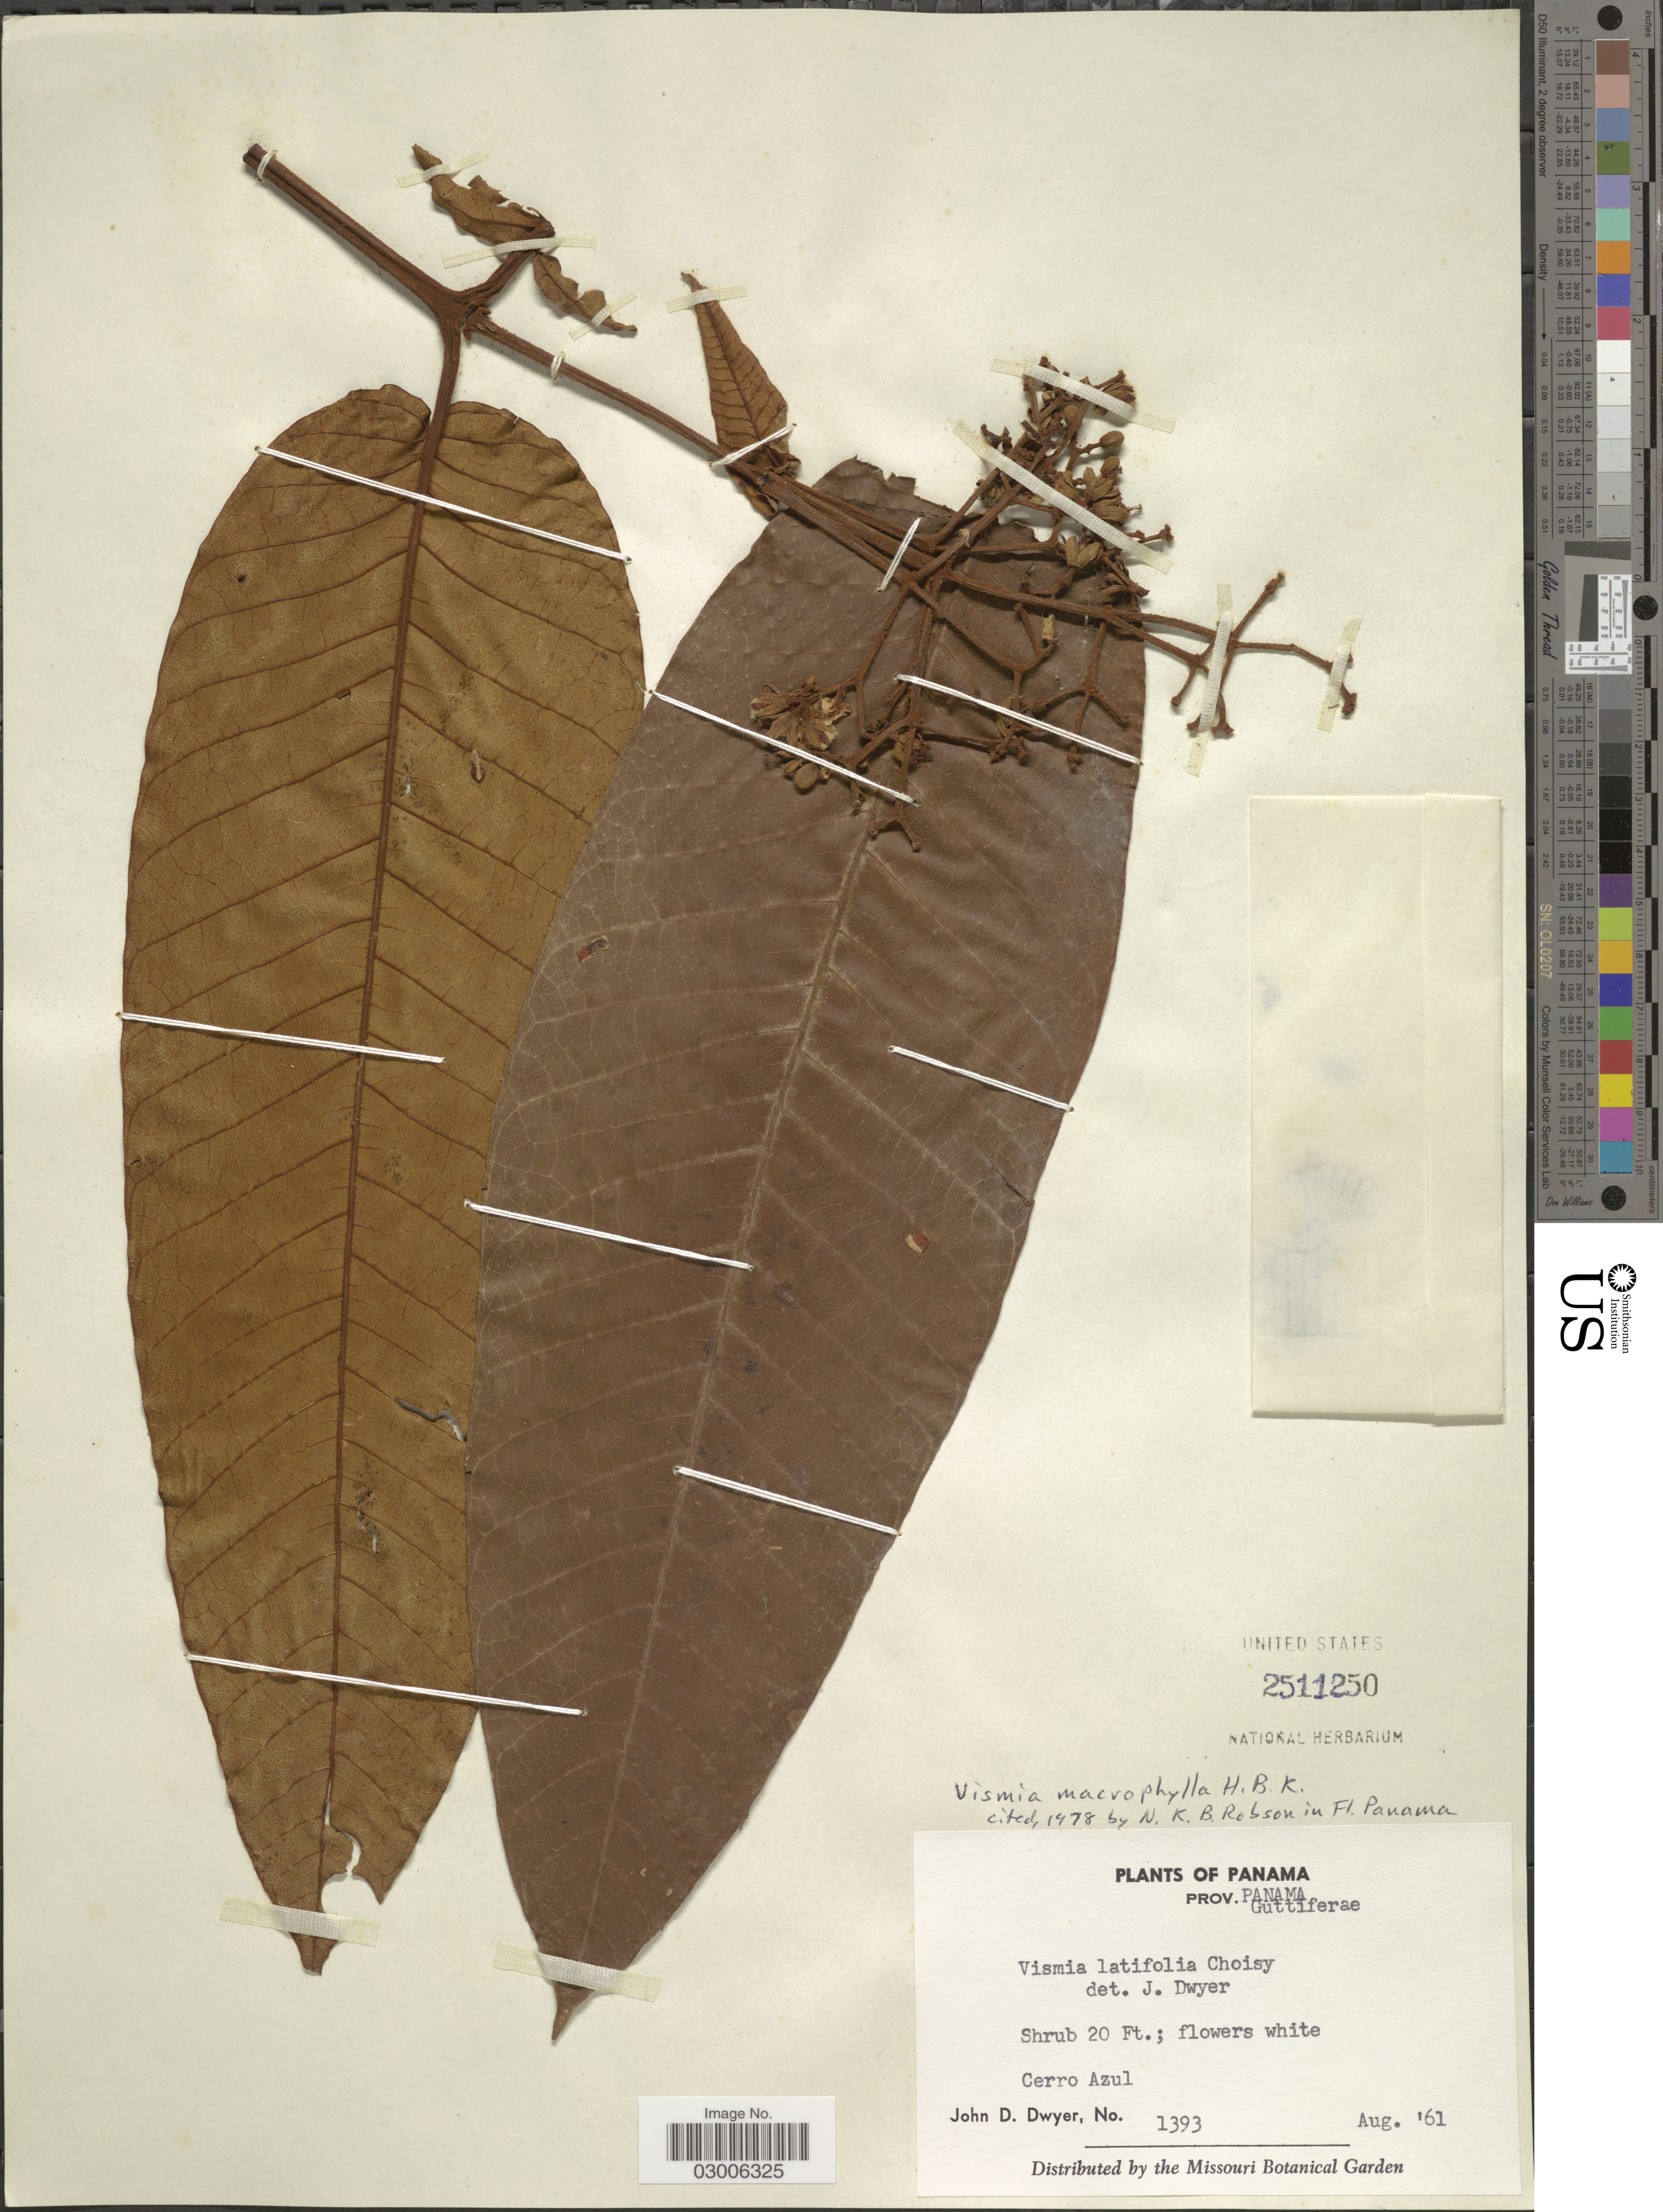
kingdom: Plantae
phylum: Tracheophyta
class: Magnoliopsida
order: Malpighiales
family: Hypericaceae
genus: Vismia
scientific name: Vismia macrophylla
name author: Kunth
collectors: J. D. Dwyer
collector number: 1393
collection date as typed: Transcribed d/m/y: /8/61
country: Panama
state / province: Panamá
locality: Cerro Azul.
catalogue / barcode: US 2511250